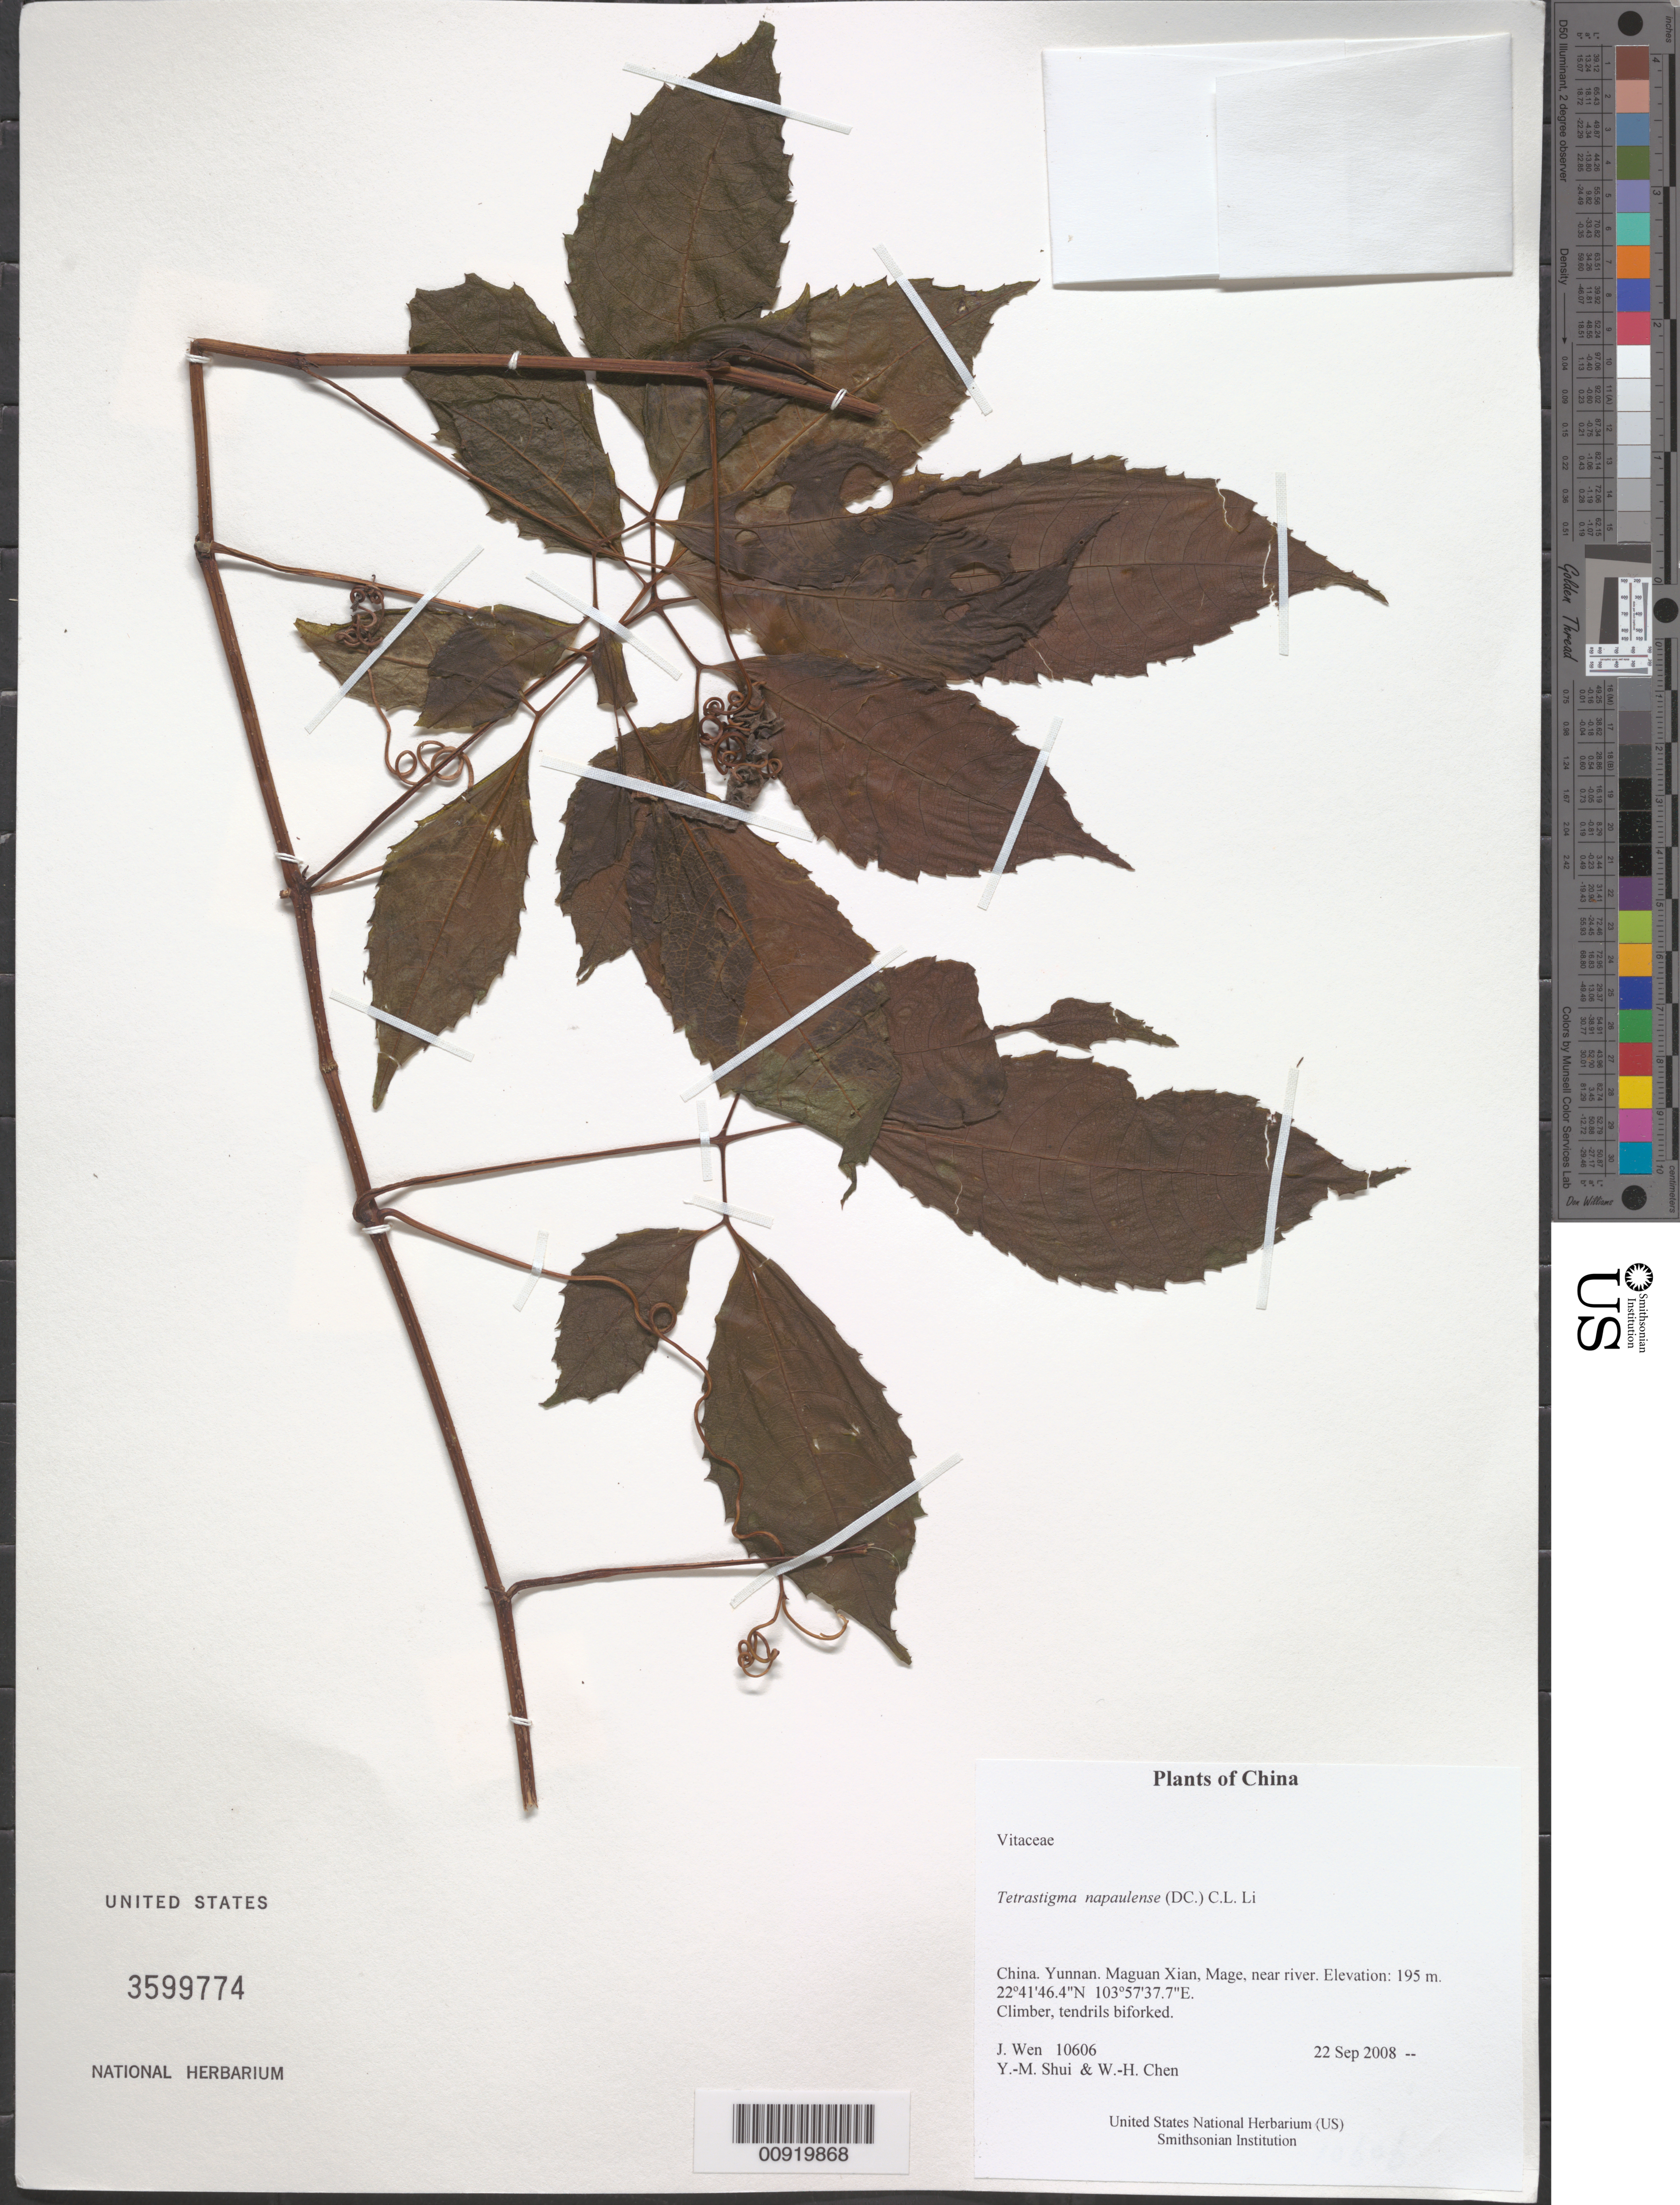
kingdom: Plantae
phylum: Tracheophyta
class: Magnoliopsida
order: Vitales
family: Vitaceae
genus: Tetrastigma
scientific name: Tetrastigma napaulense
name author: (DC.) C.L. Li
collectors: J. Wen, Y. Shui & W. Chen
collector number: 10606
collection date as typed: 22 Sep 2008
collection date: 2008-09-22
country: China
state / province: Yunnan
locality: Maguan Xian, Mage, near river.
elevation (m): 195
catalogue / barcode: US 3599774